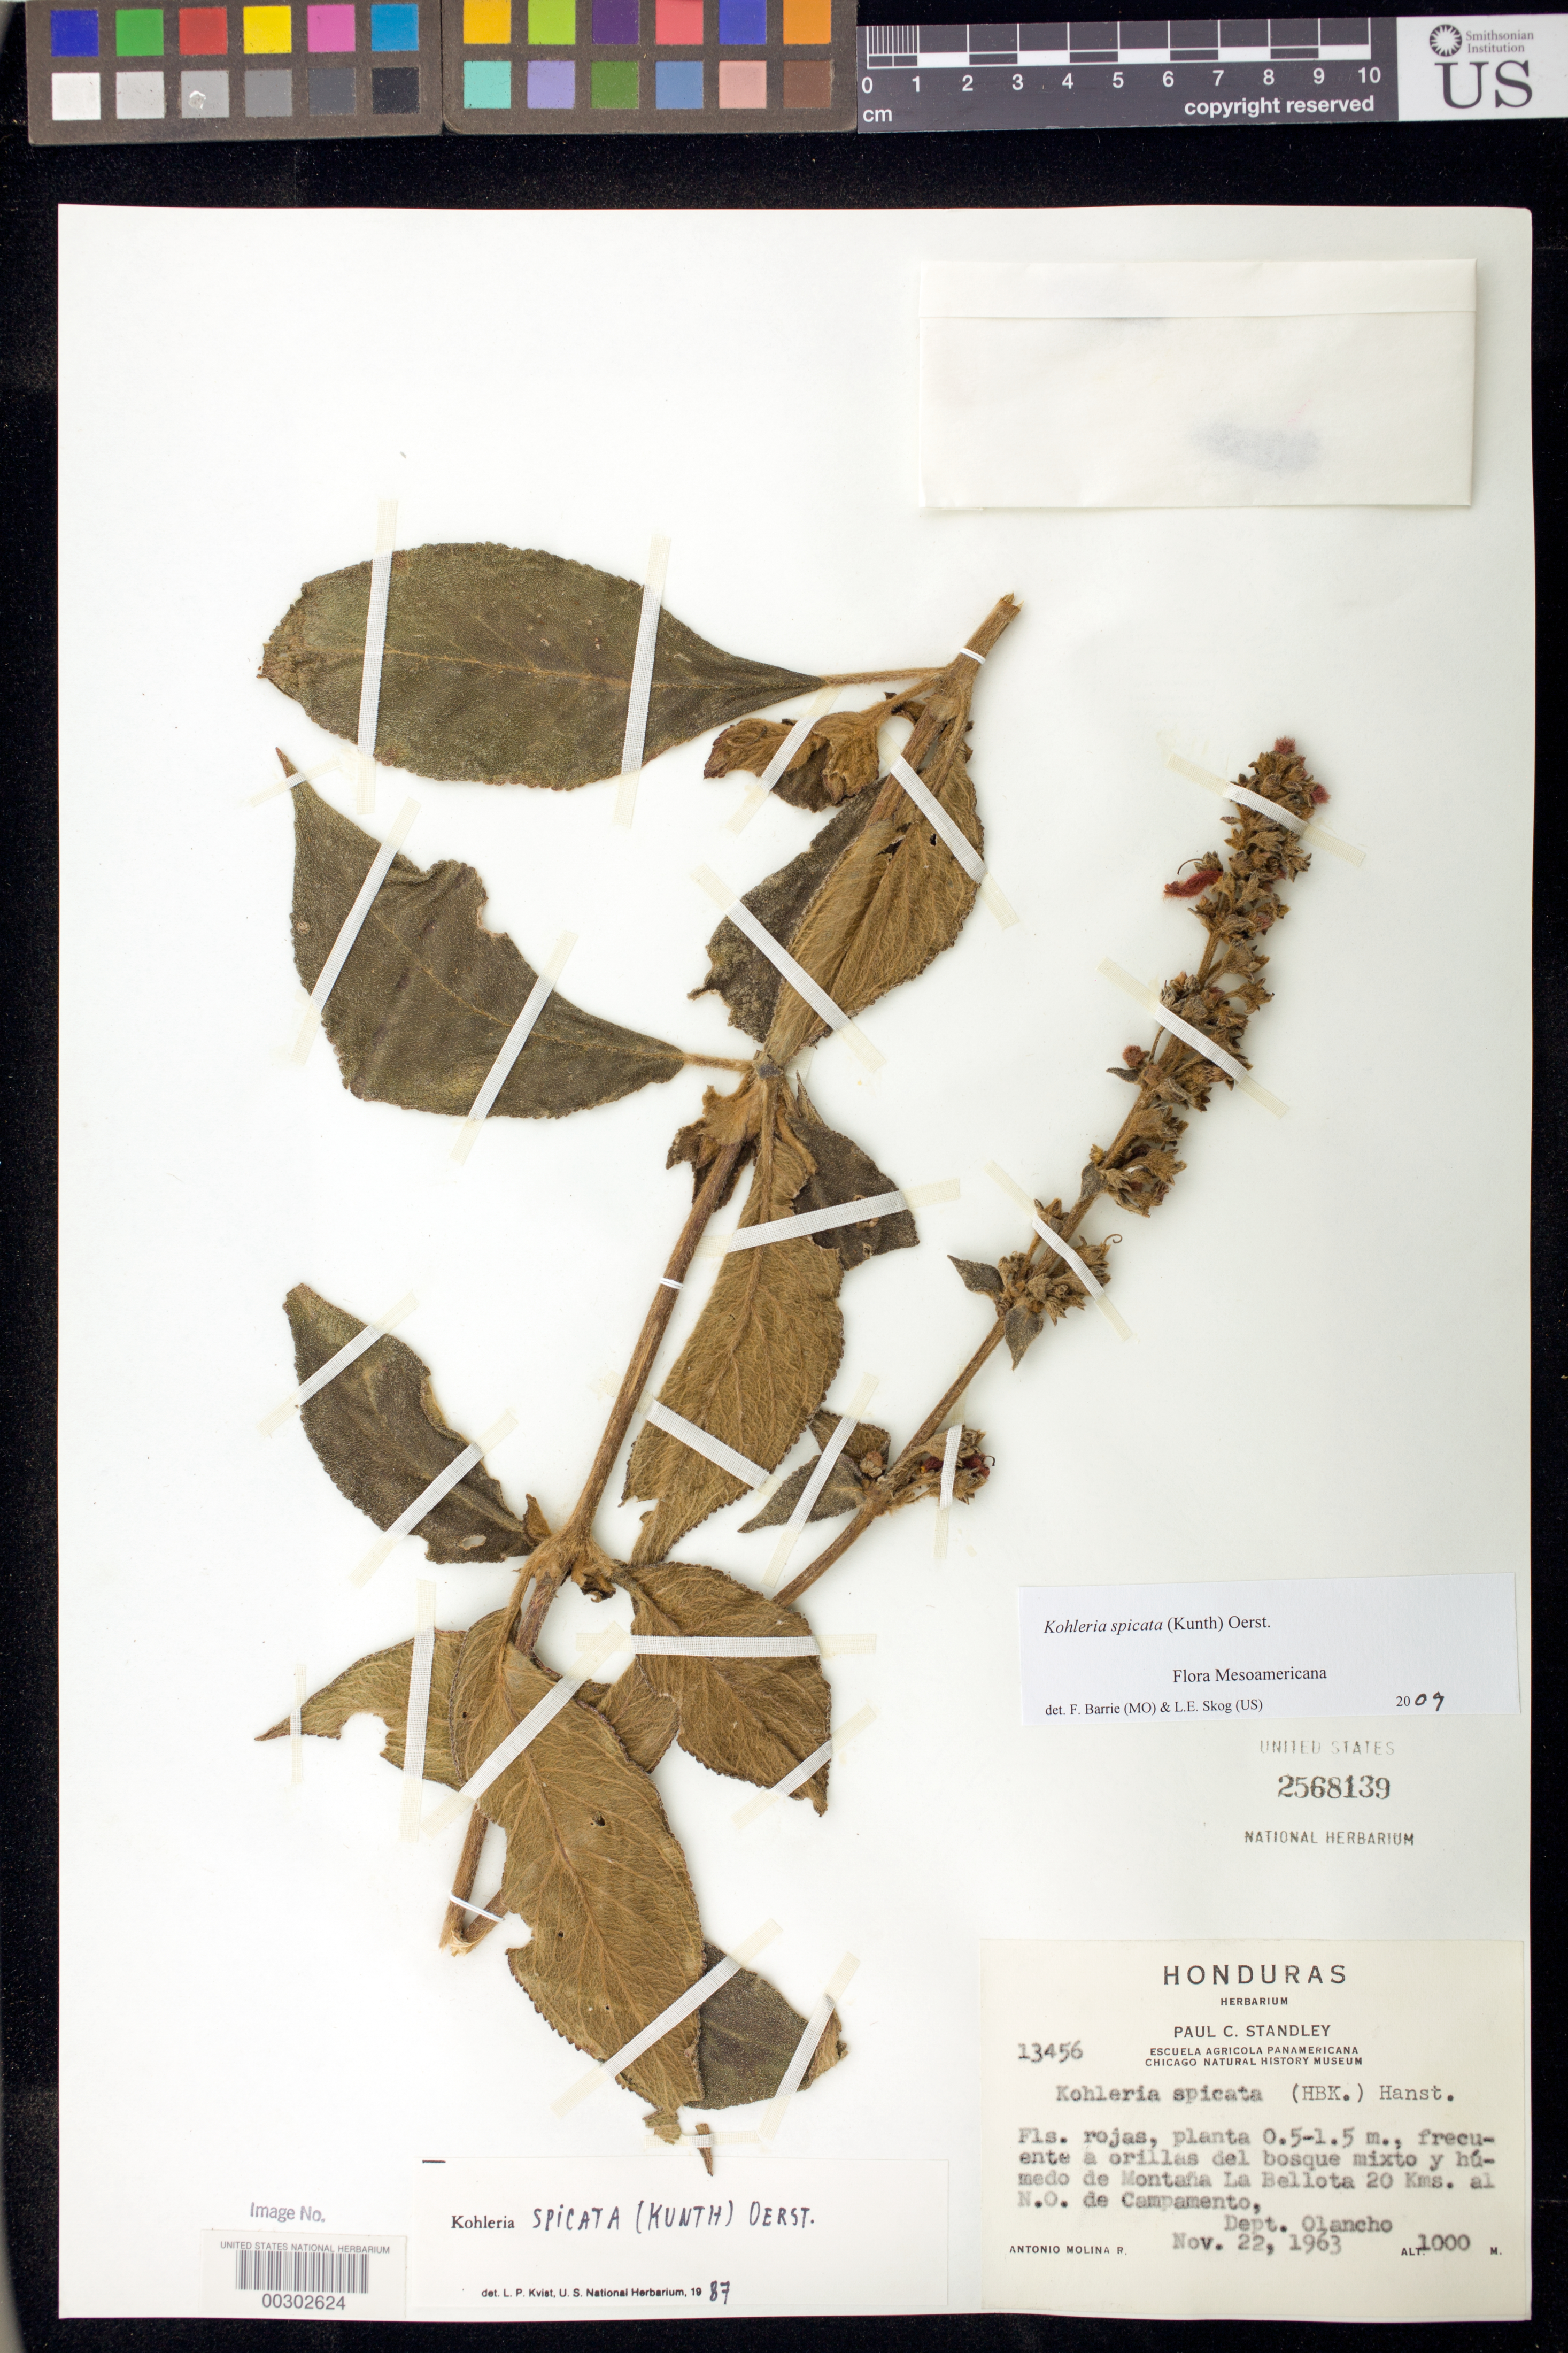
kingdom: Plantae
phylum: Tracheophyta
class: Magnoliopsida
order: Lamiales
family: Gesneriaceae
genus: Kohleria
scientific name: Kohleria spicata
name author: (Kunth) Oerst.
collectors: A. Molina R.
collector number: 13456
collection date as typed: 22 Nov 1963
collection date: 1963-11-22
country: Honduras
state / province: Olancho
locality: Montana La Bellota 20 km NW of Campamento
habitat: humid, mixed forest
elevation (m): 1000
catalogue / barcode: US 2568139